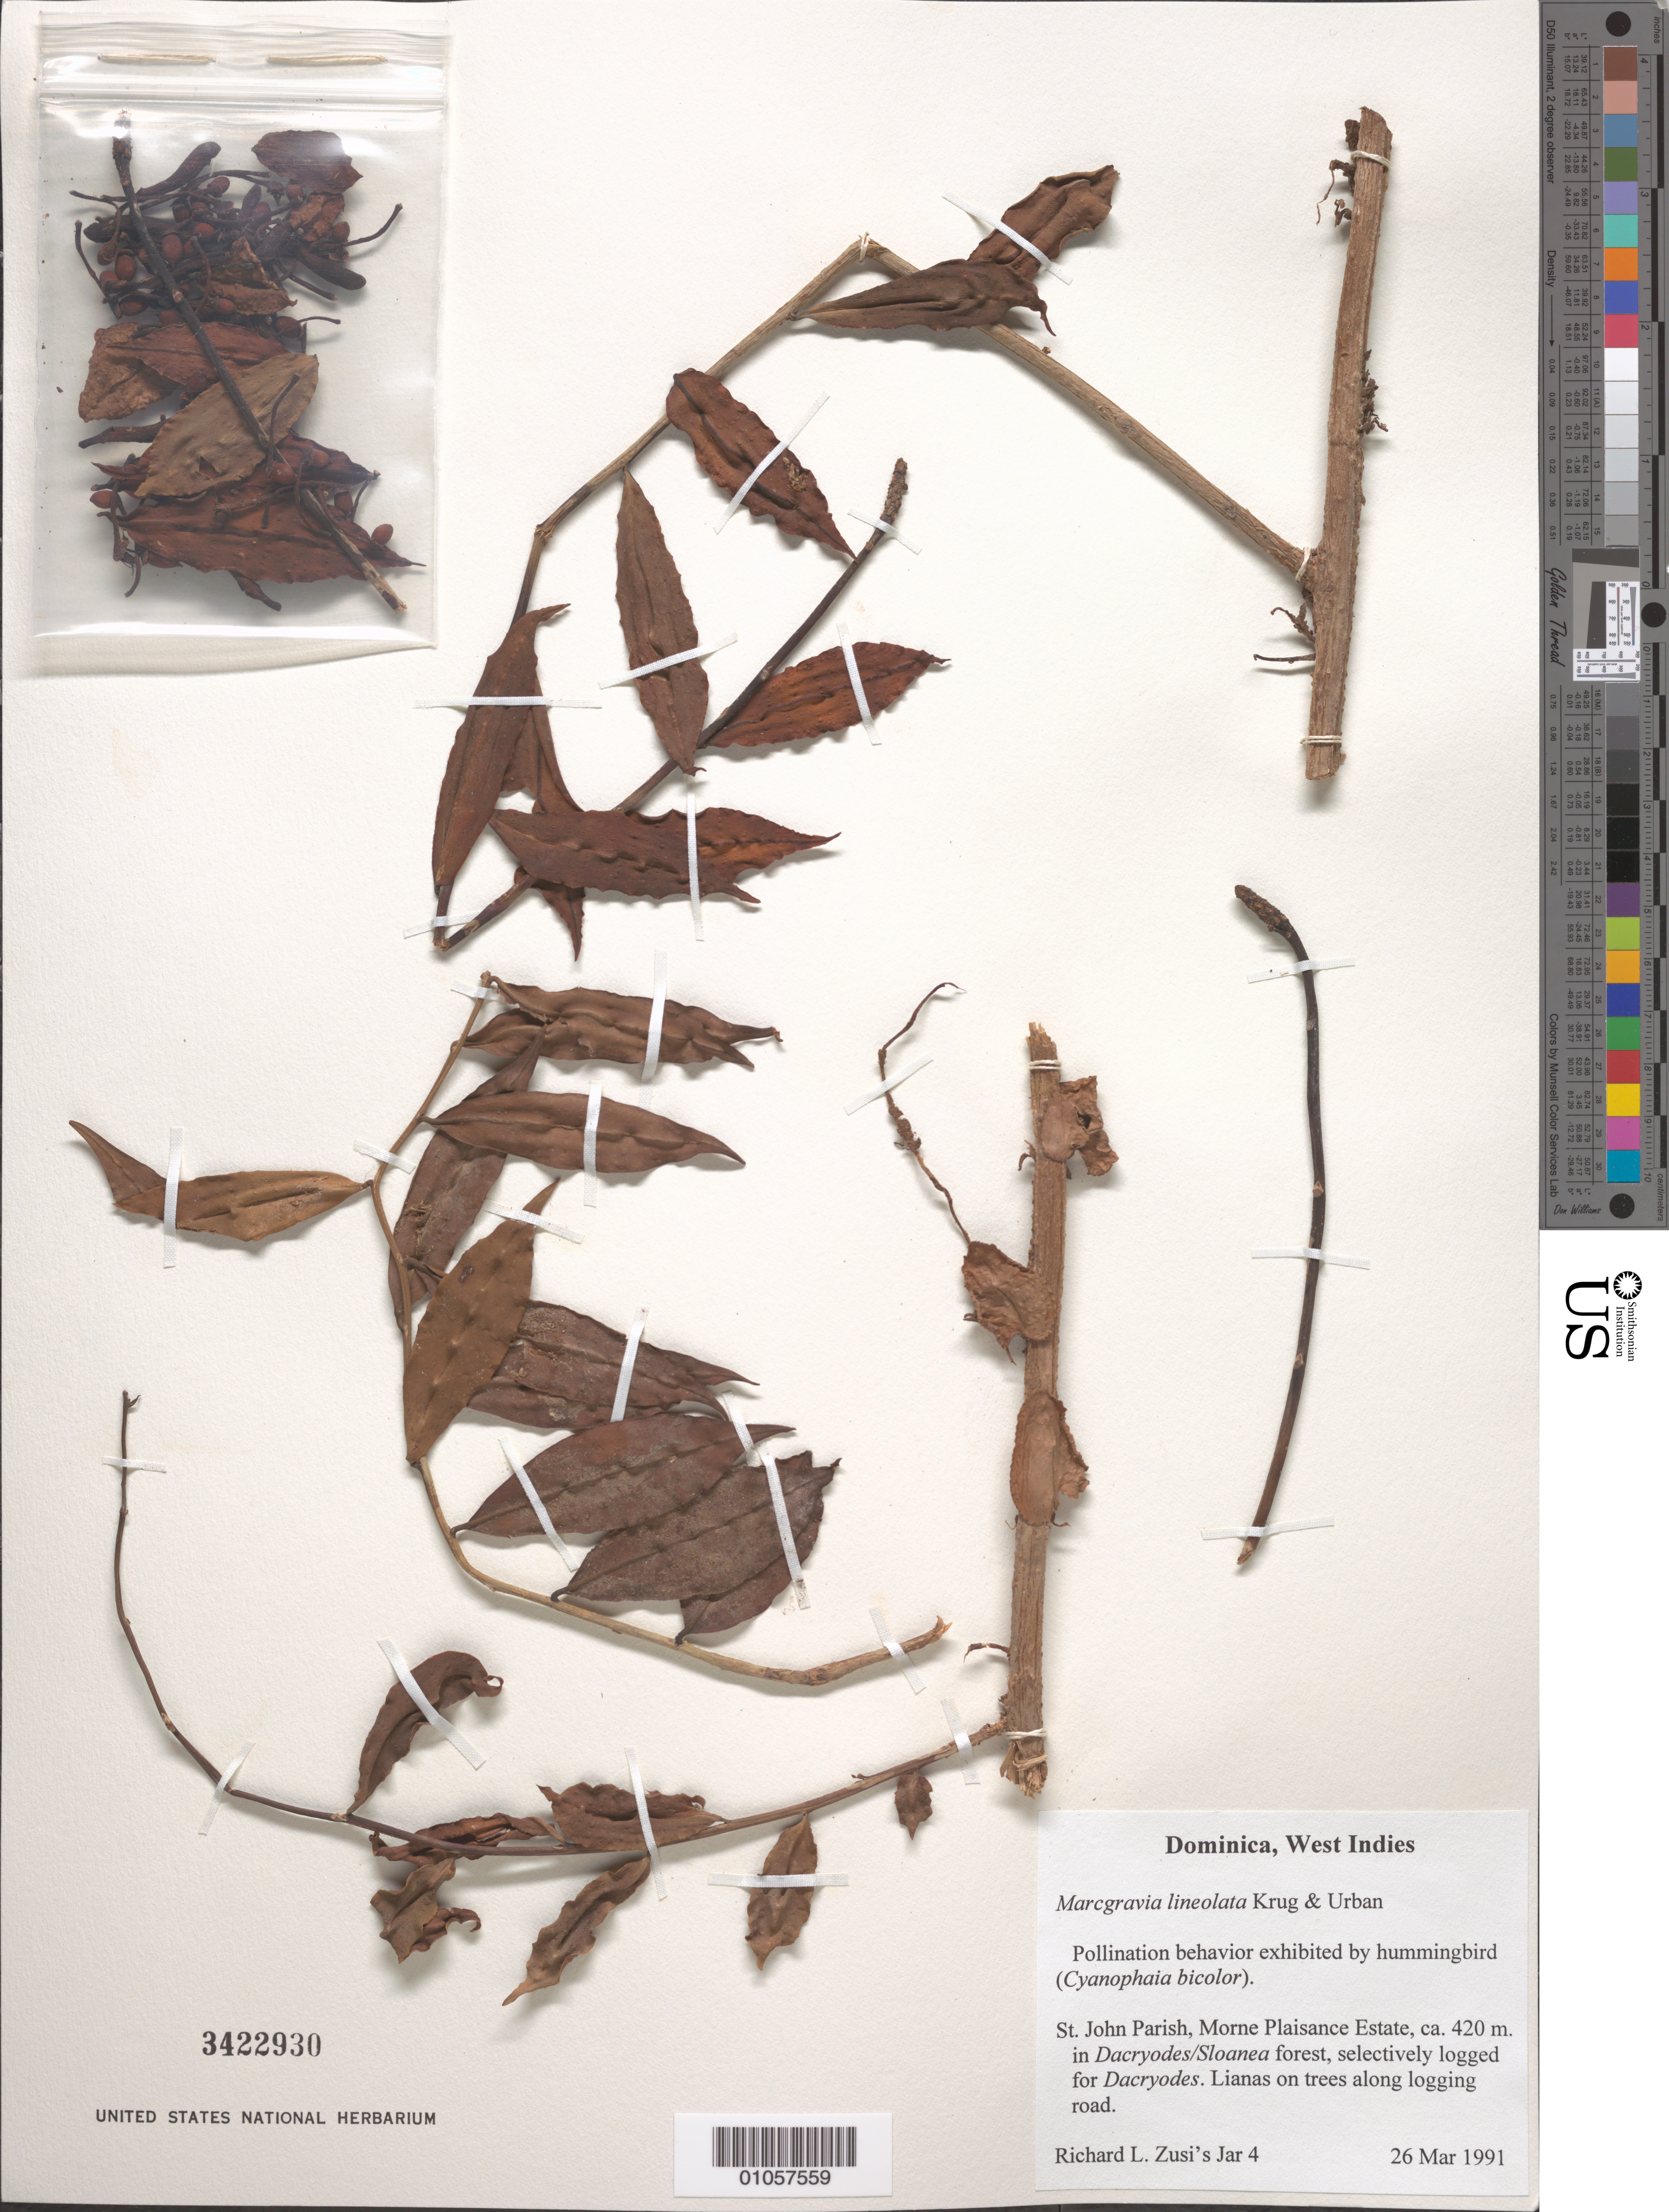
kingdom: Plantae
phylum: Tracheophyta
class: Magnoliopsida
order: Ericales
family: Marcgraviaceae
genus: Marcgravia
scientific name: Marcgravia lineolata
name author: Krug & Urb.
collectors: R. Zusi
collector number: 4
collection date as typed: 26 Mar 1991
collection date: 1991-03-26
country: Dominica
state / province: St. John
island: Dominica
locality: Morne Plaisance Estate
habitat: Dacryodes/Sloanea forest, selectively logged for Dacryodes; on trees along logging road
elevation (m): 420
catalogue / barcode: US 3422930